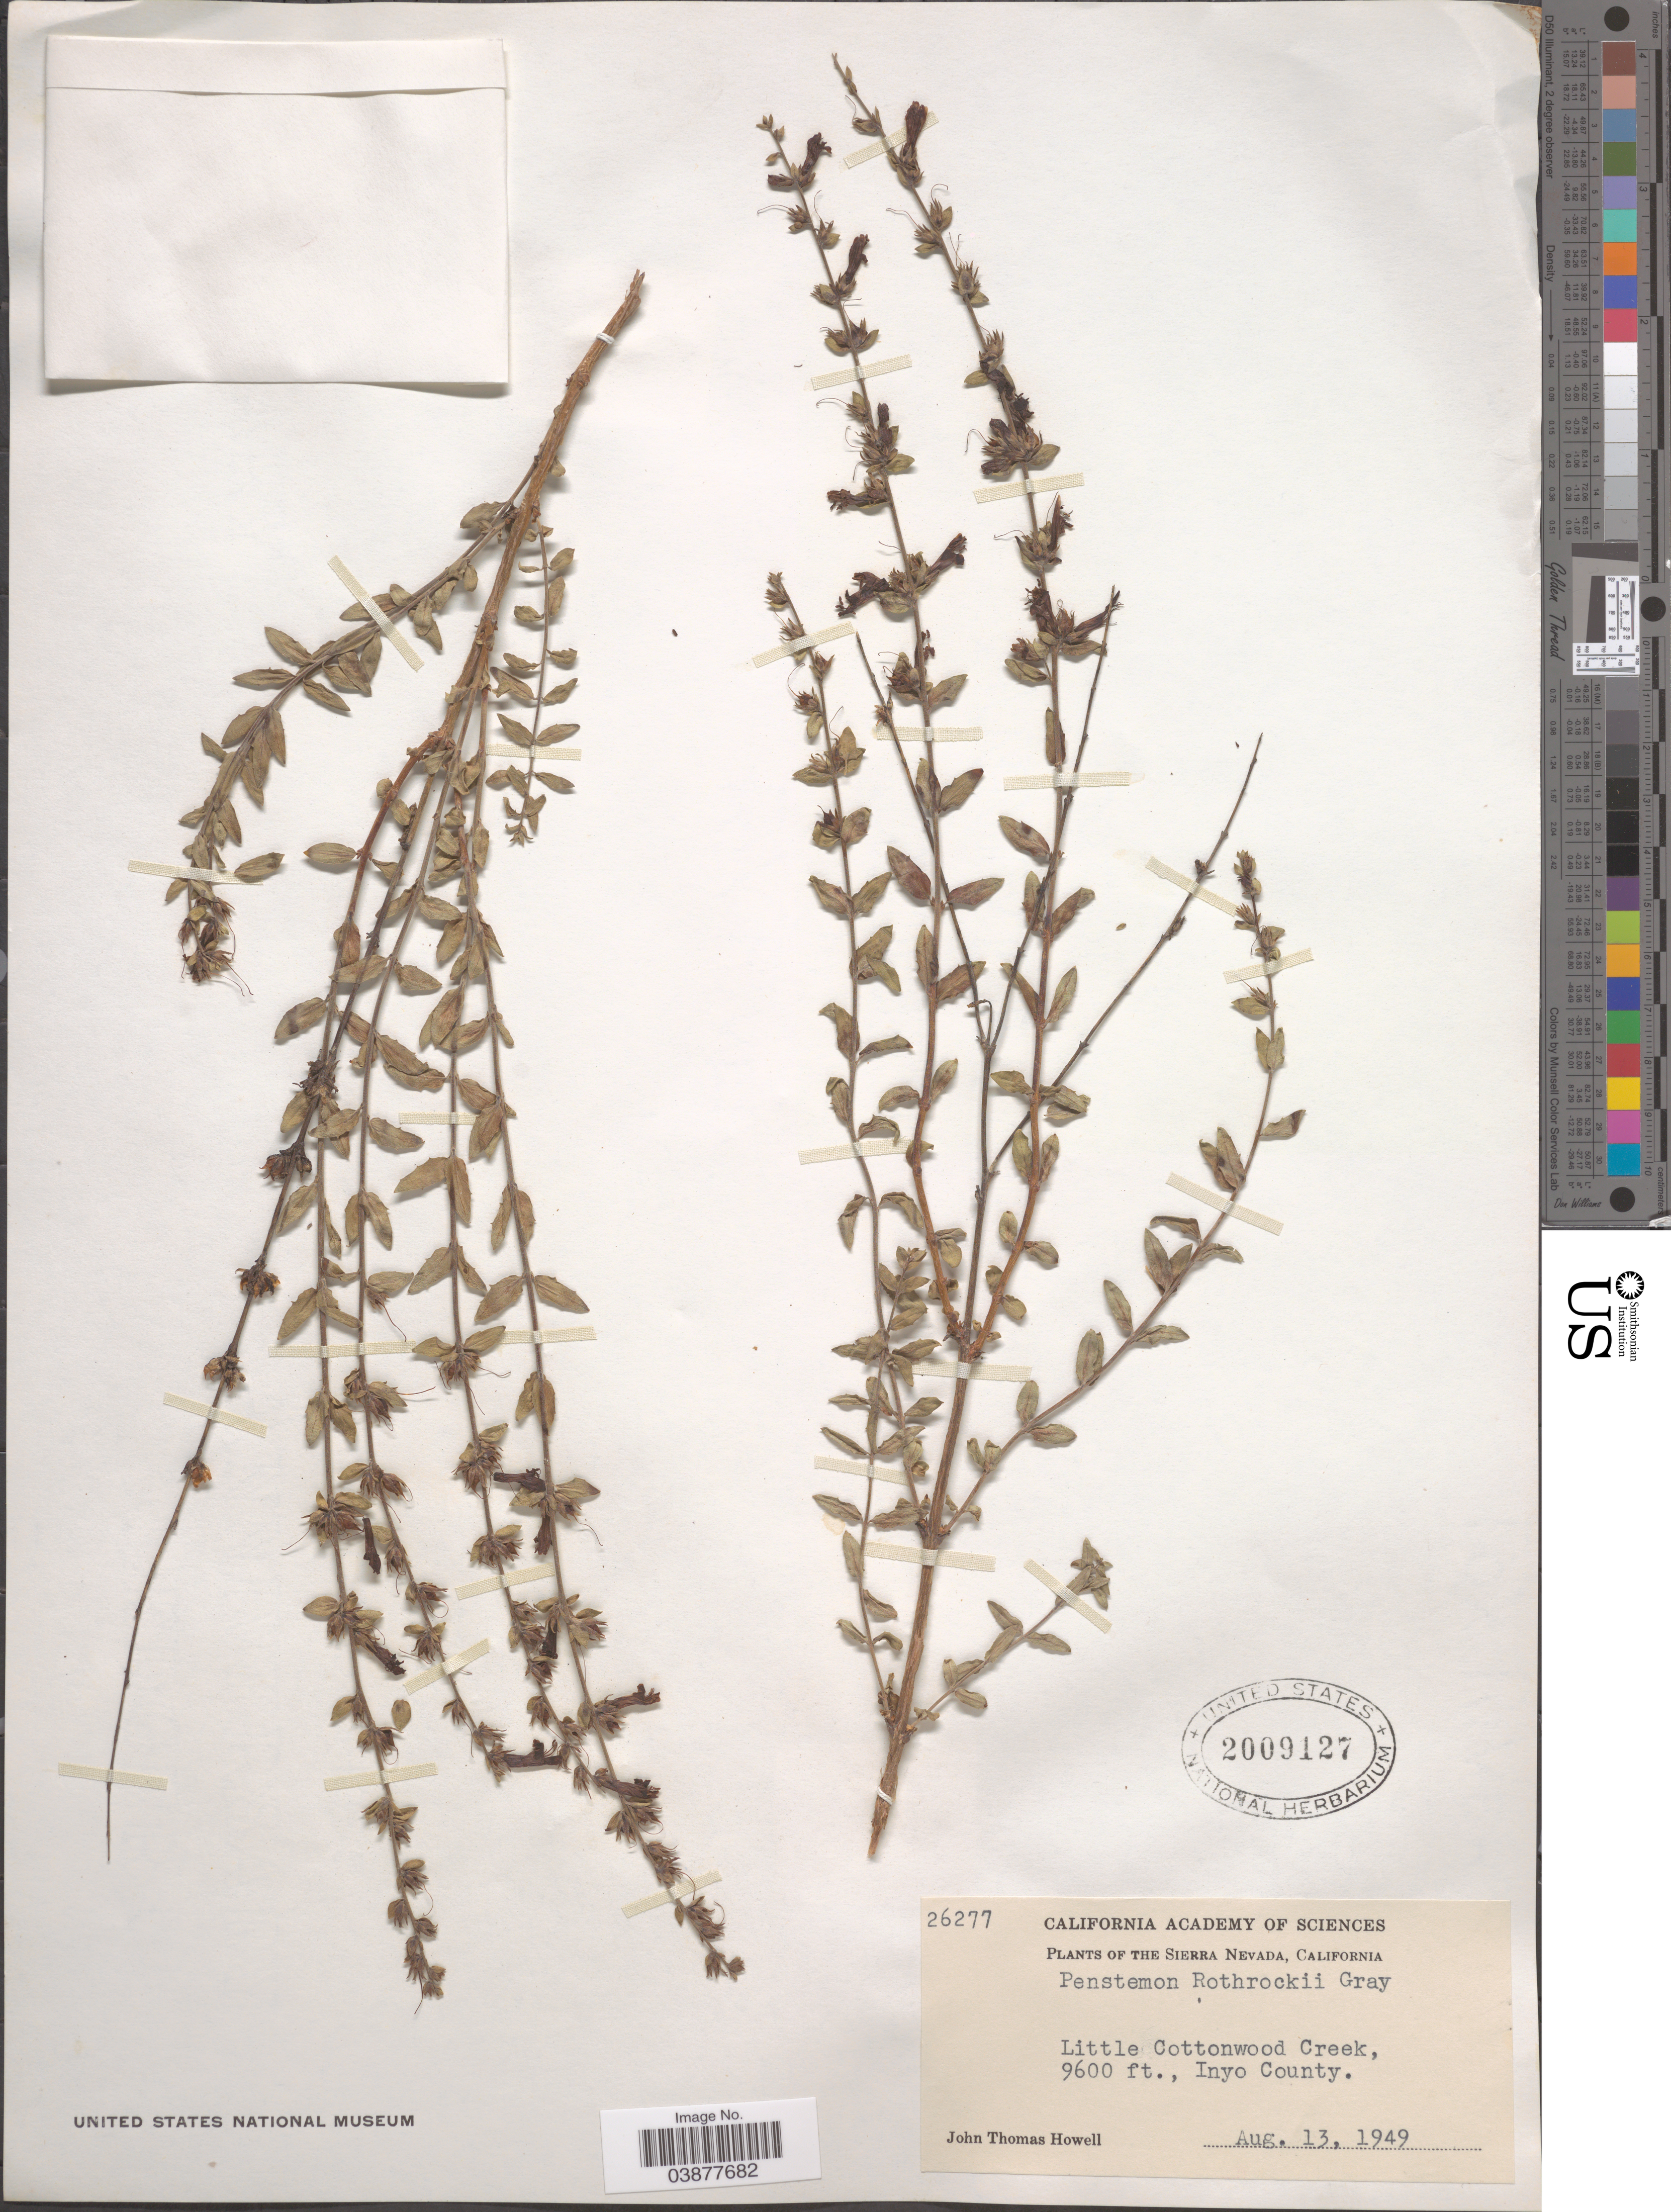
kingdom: Plantae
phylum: Tracheophyta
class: Magnoliopsida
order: Lamiales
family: Plantaginaceae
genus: Penstemon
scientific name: Penstemon rothrockii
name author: A. Gray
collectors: J. T. Howell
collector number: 26277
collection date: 1949-08-13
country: United States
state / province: California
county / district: Inyo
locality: Sierra Nevada. Little Cottonwood Creek, Inyo County.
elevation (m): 2926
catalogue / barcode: US 2009127